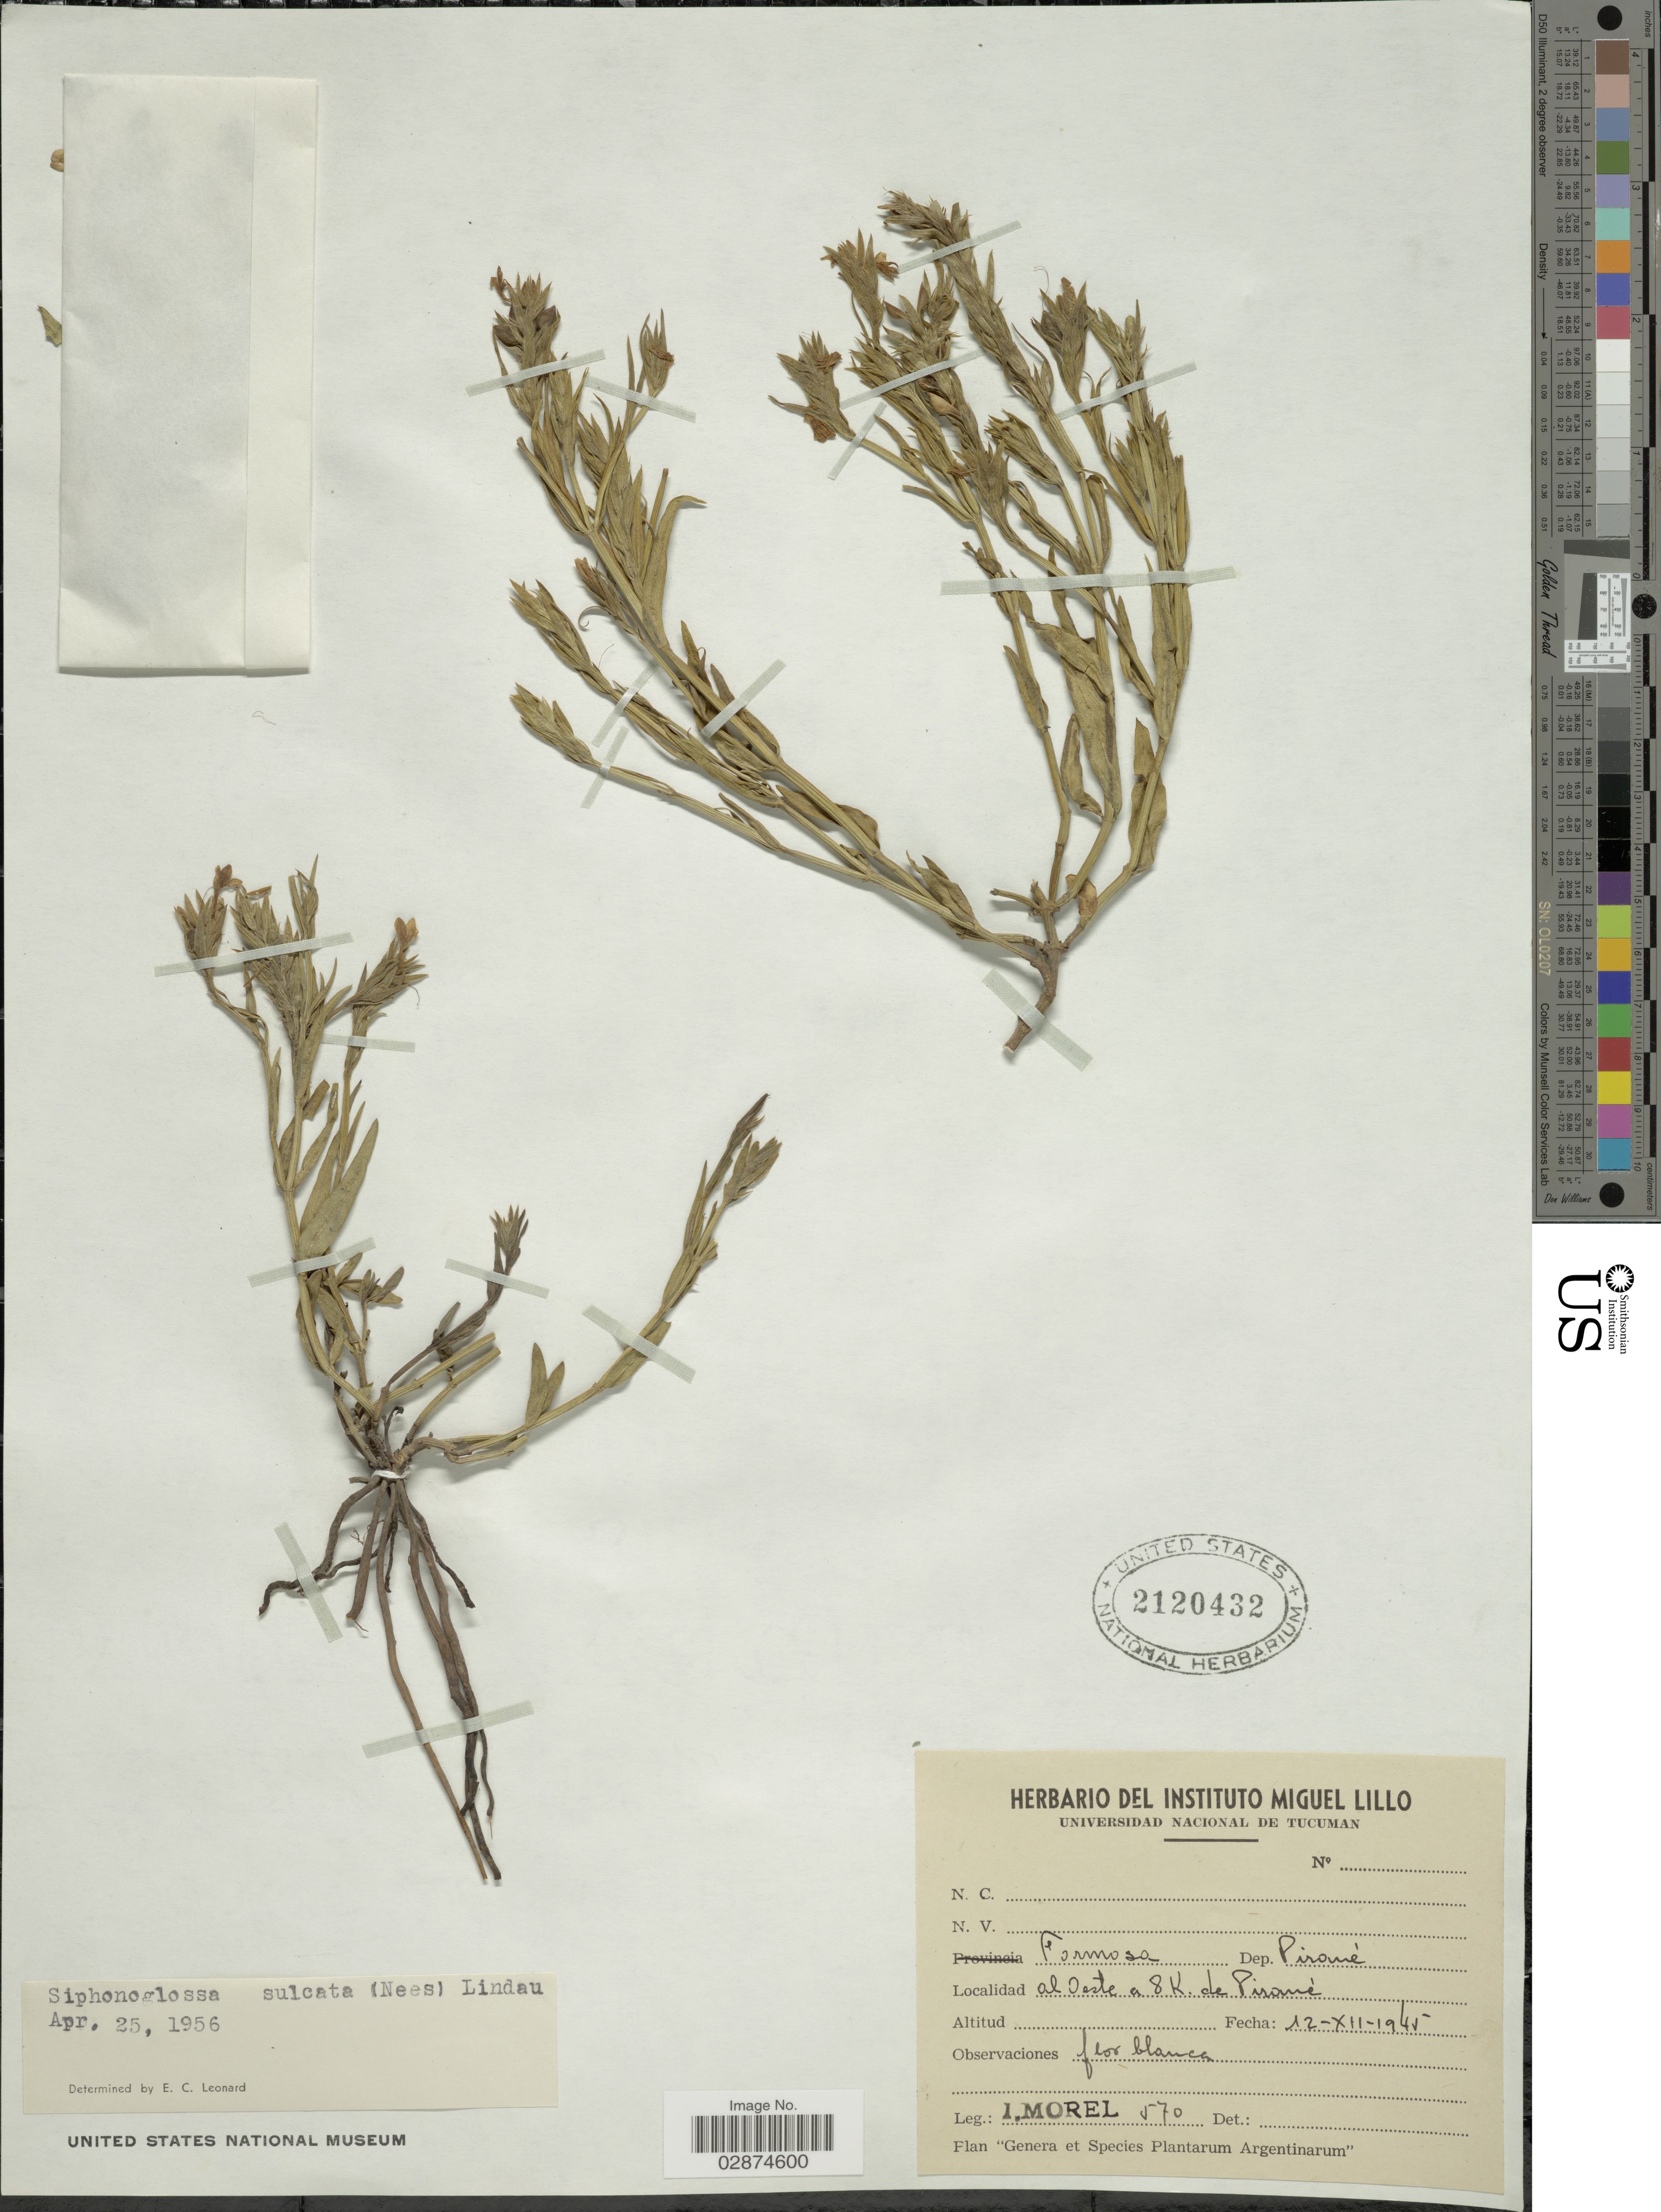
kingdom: Plantae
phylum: Tracheophyta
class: Magnoliopsida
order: Lamiales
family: Acanthaceae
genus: Yeatesia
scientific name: Yeatesia sulcata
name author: (Nees) Hilsenb.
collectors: I. Morel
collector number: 570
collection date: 1945-12-12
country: Argentina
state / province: Formosa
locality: Dep. Piromè. Al Oeste a 8 K. de Piromè.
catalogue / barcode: US 2120432